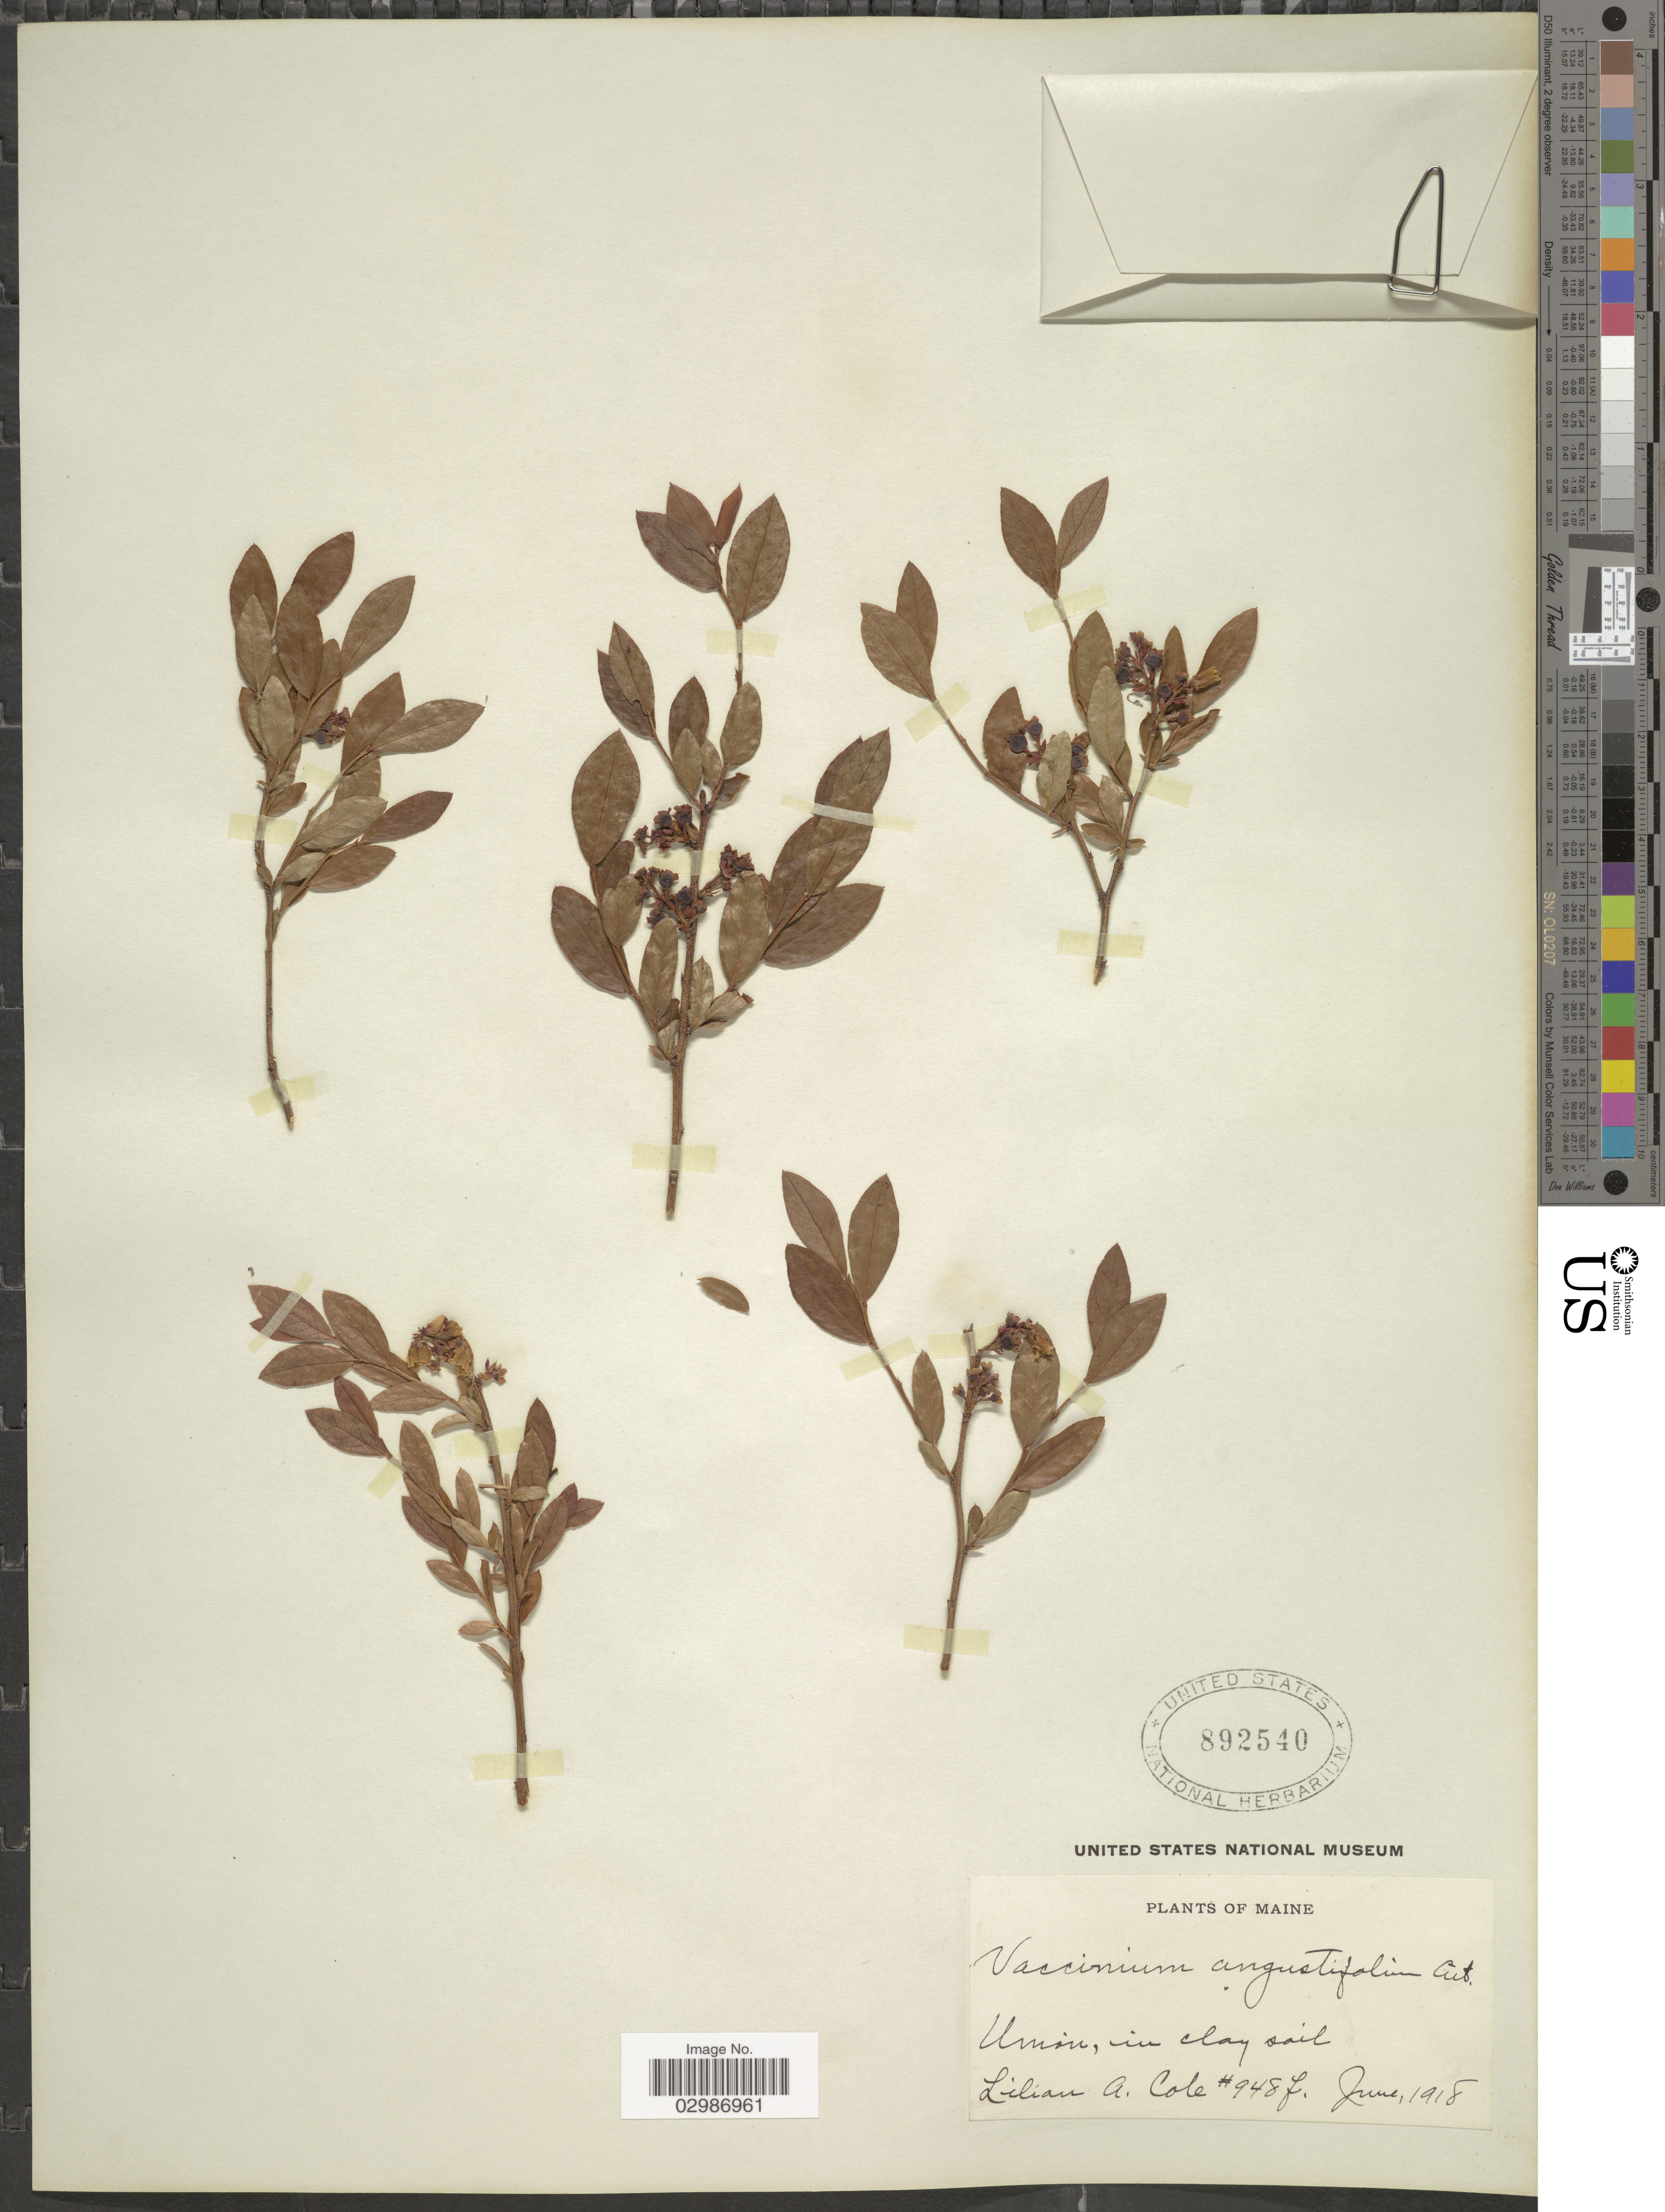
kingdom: Plantae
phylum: Tracheophyta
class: Magnoliopsida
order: Ericales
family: Ericaceae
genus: Vaccinium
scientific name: Vaccinium angustifolium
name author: Aiton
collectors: L. A. Cole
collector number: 948f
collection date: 1918-06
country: United States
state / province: Maine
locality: Union.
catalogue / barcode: US 892540